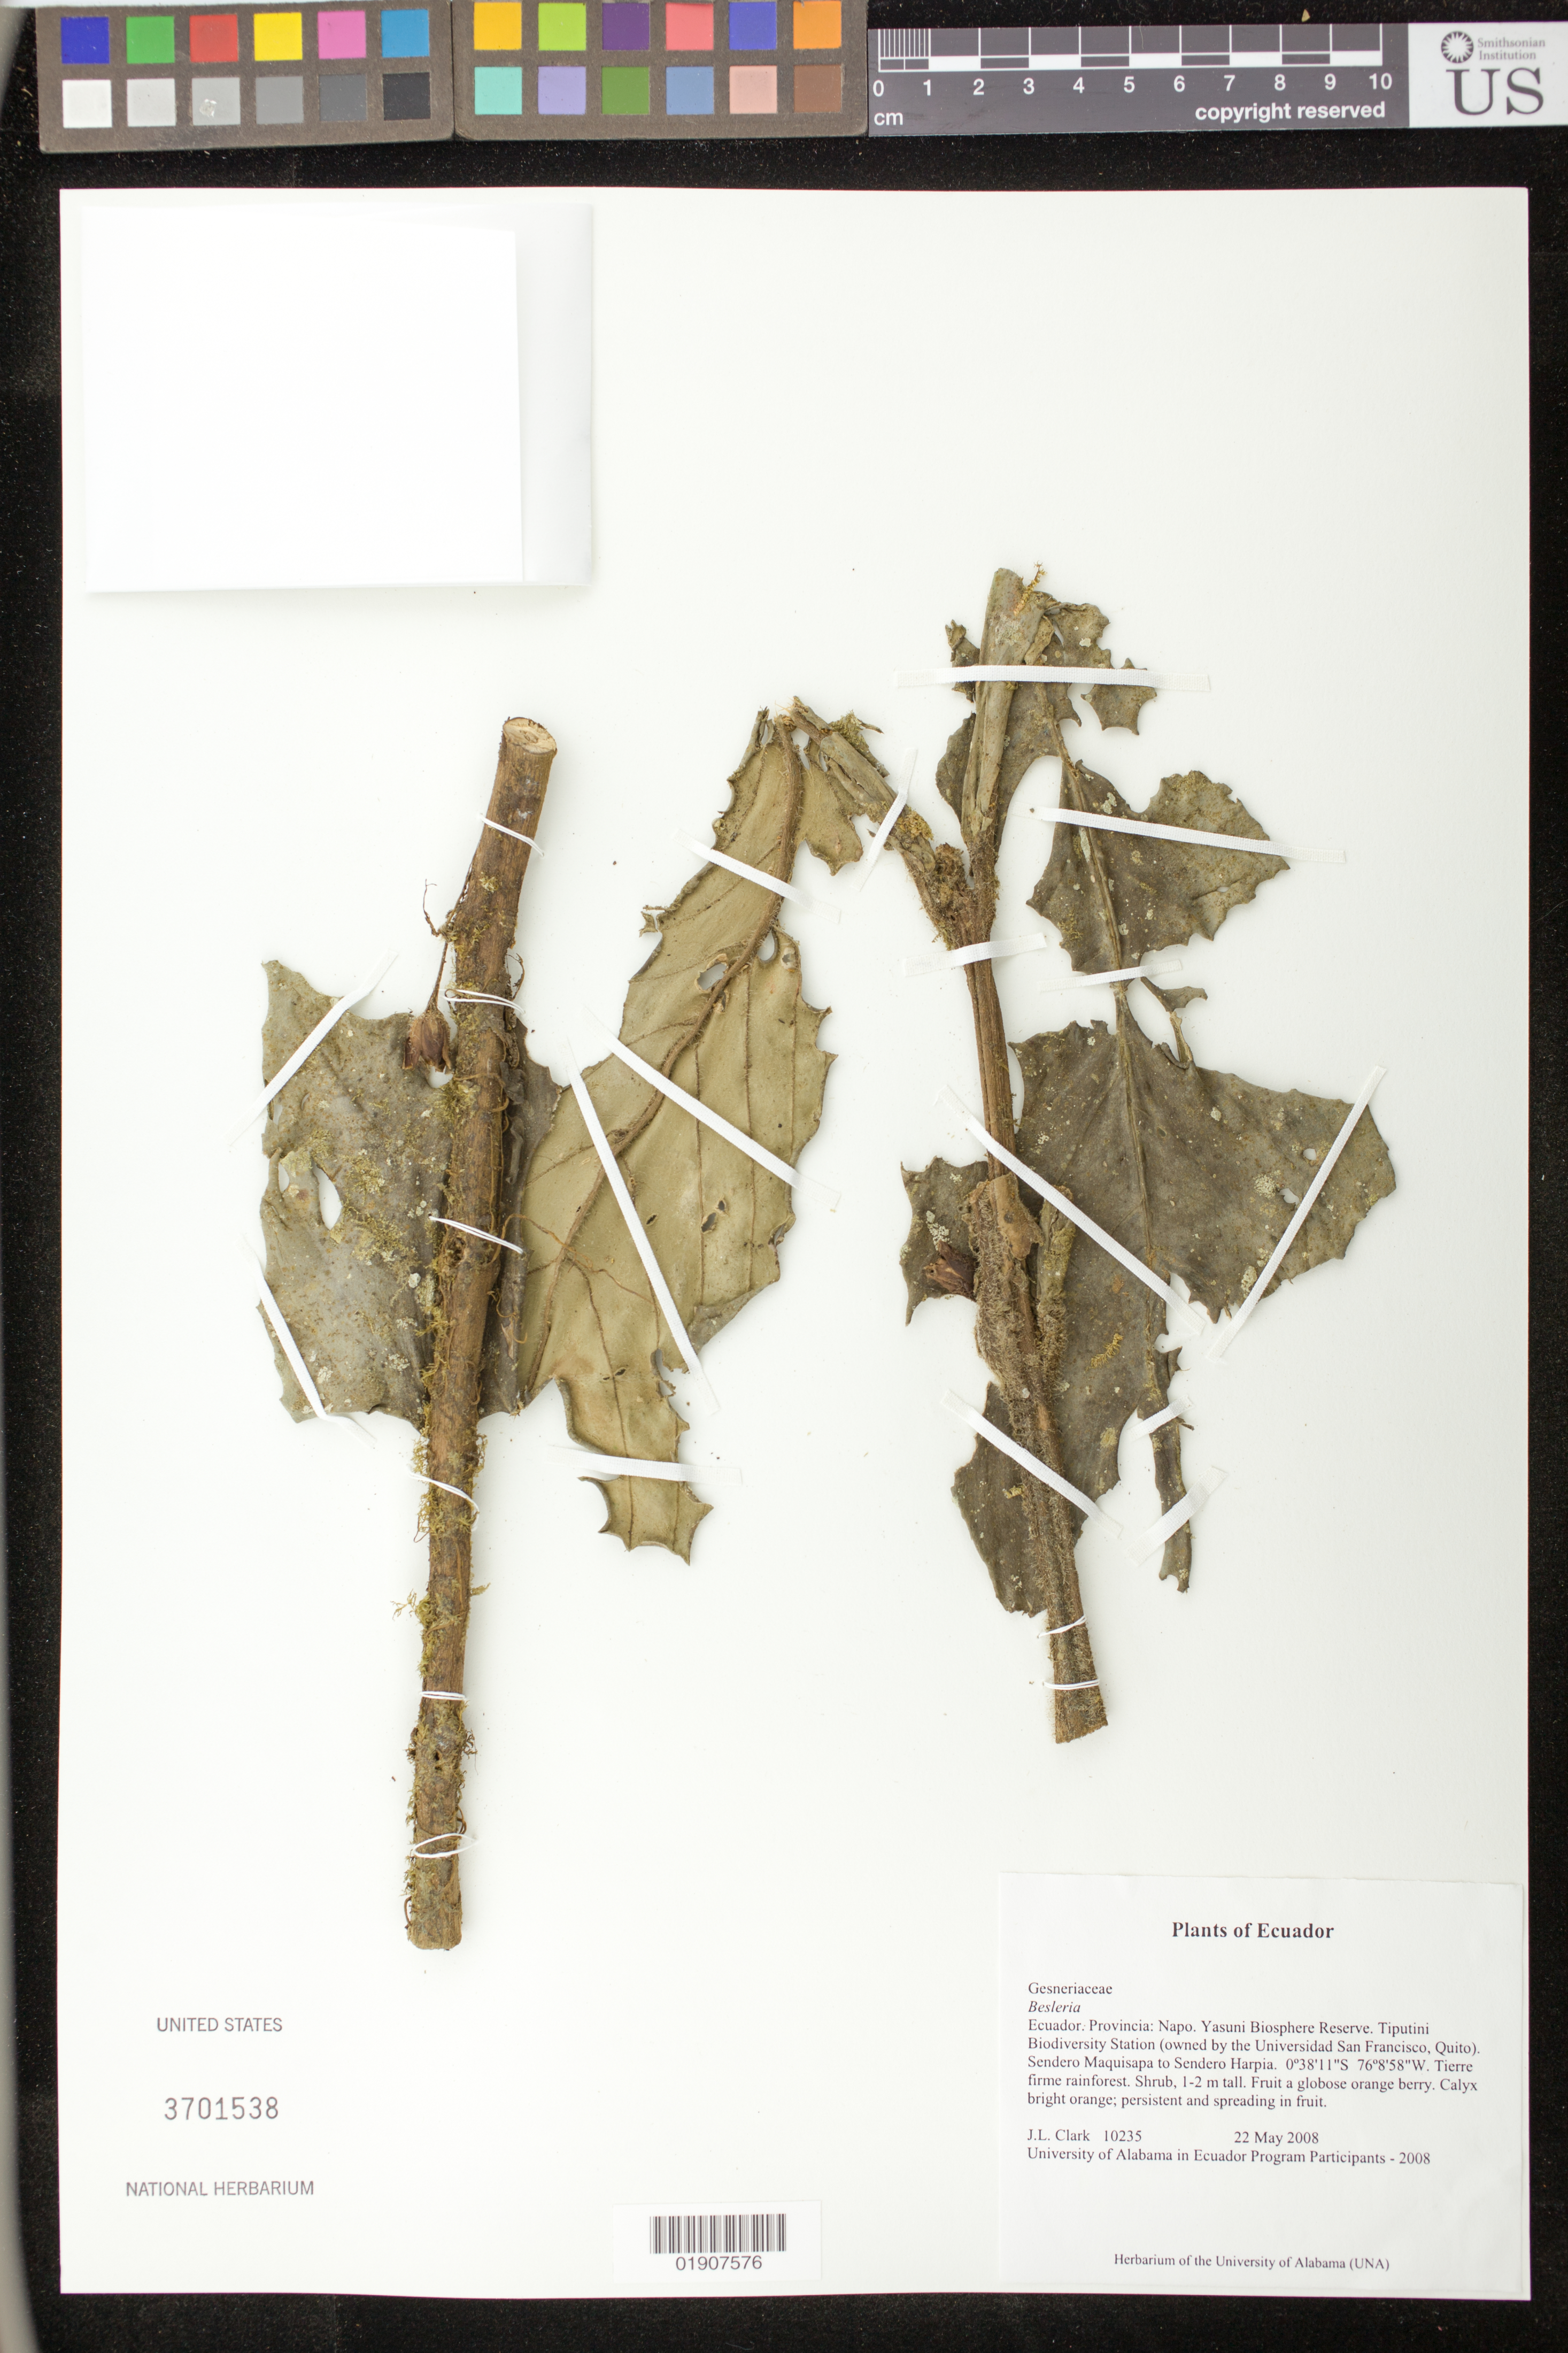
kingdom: Plantae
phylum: Tracheophyta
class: Magnoliopsida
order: Lamiales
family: Gesneriaceae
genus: Besleria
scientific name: Besleria sp.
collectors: J. L. Clark et al.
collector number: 10235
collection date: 2008-05-22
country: Ecuador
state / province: Napo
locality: Yasuni Biosphere Reserve. Tiputini Biodiversity Station (owned by Universidad San Francisco, Quito). Sendero Maquisapa to Sendero Harpia.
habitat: Tierre firme rainforest.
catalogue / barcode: US 3701538